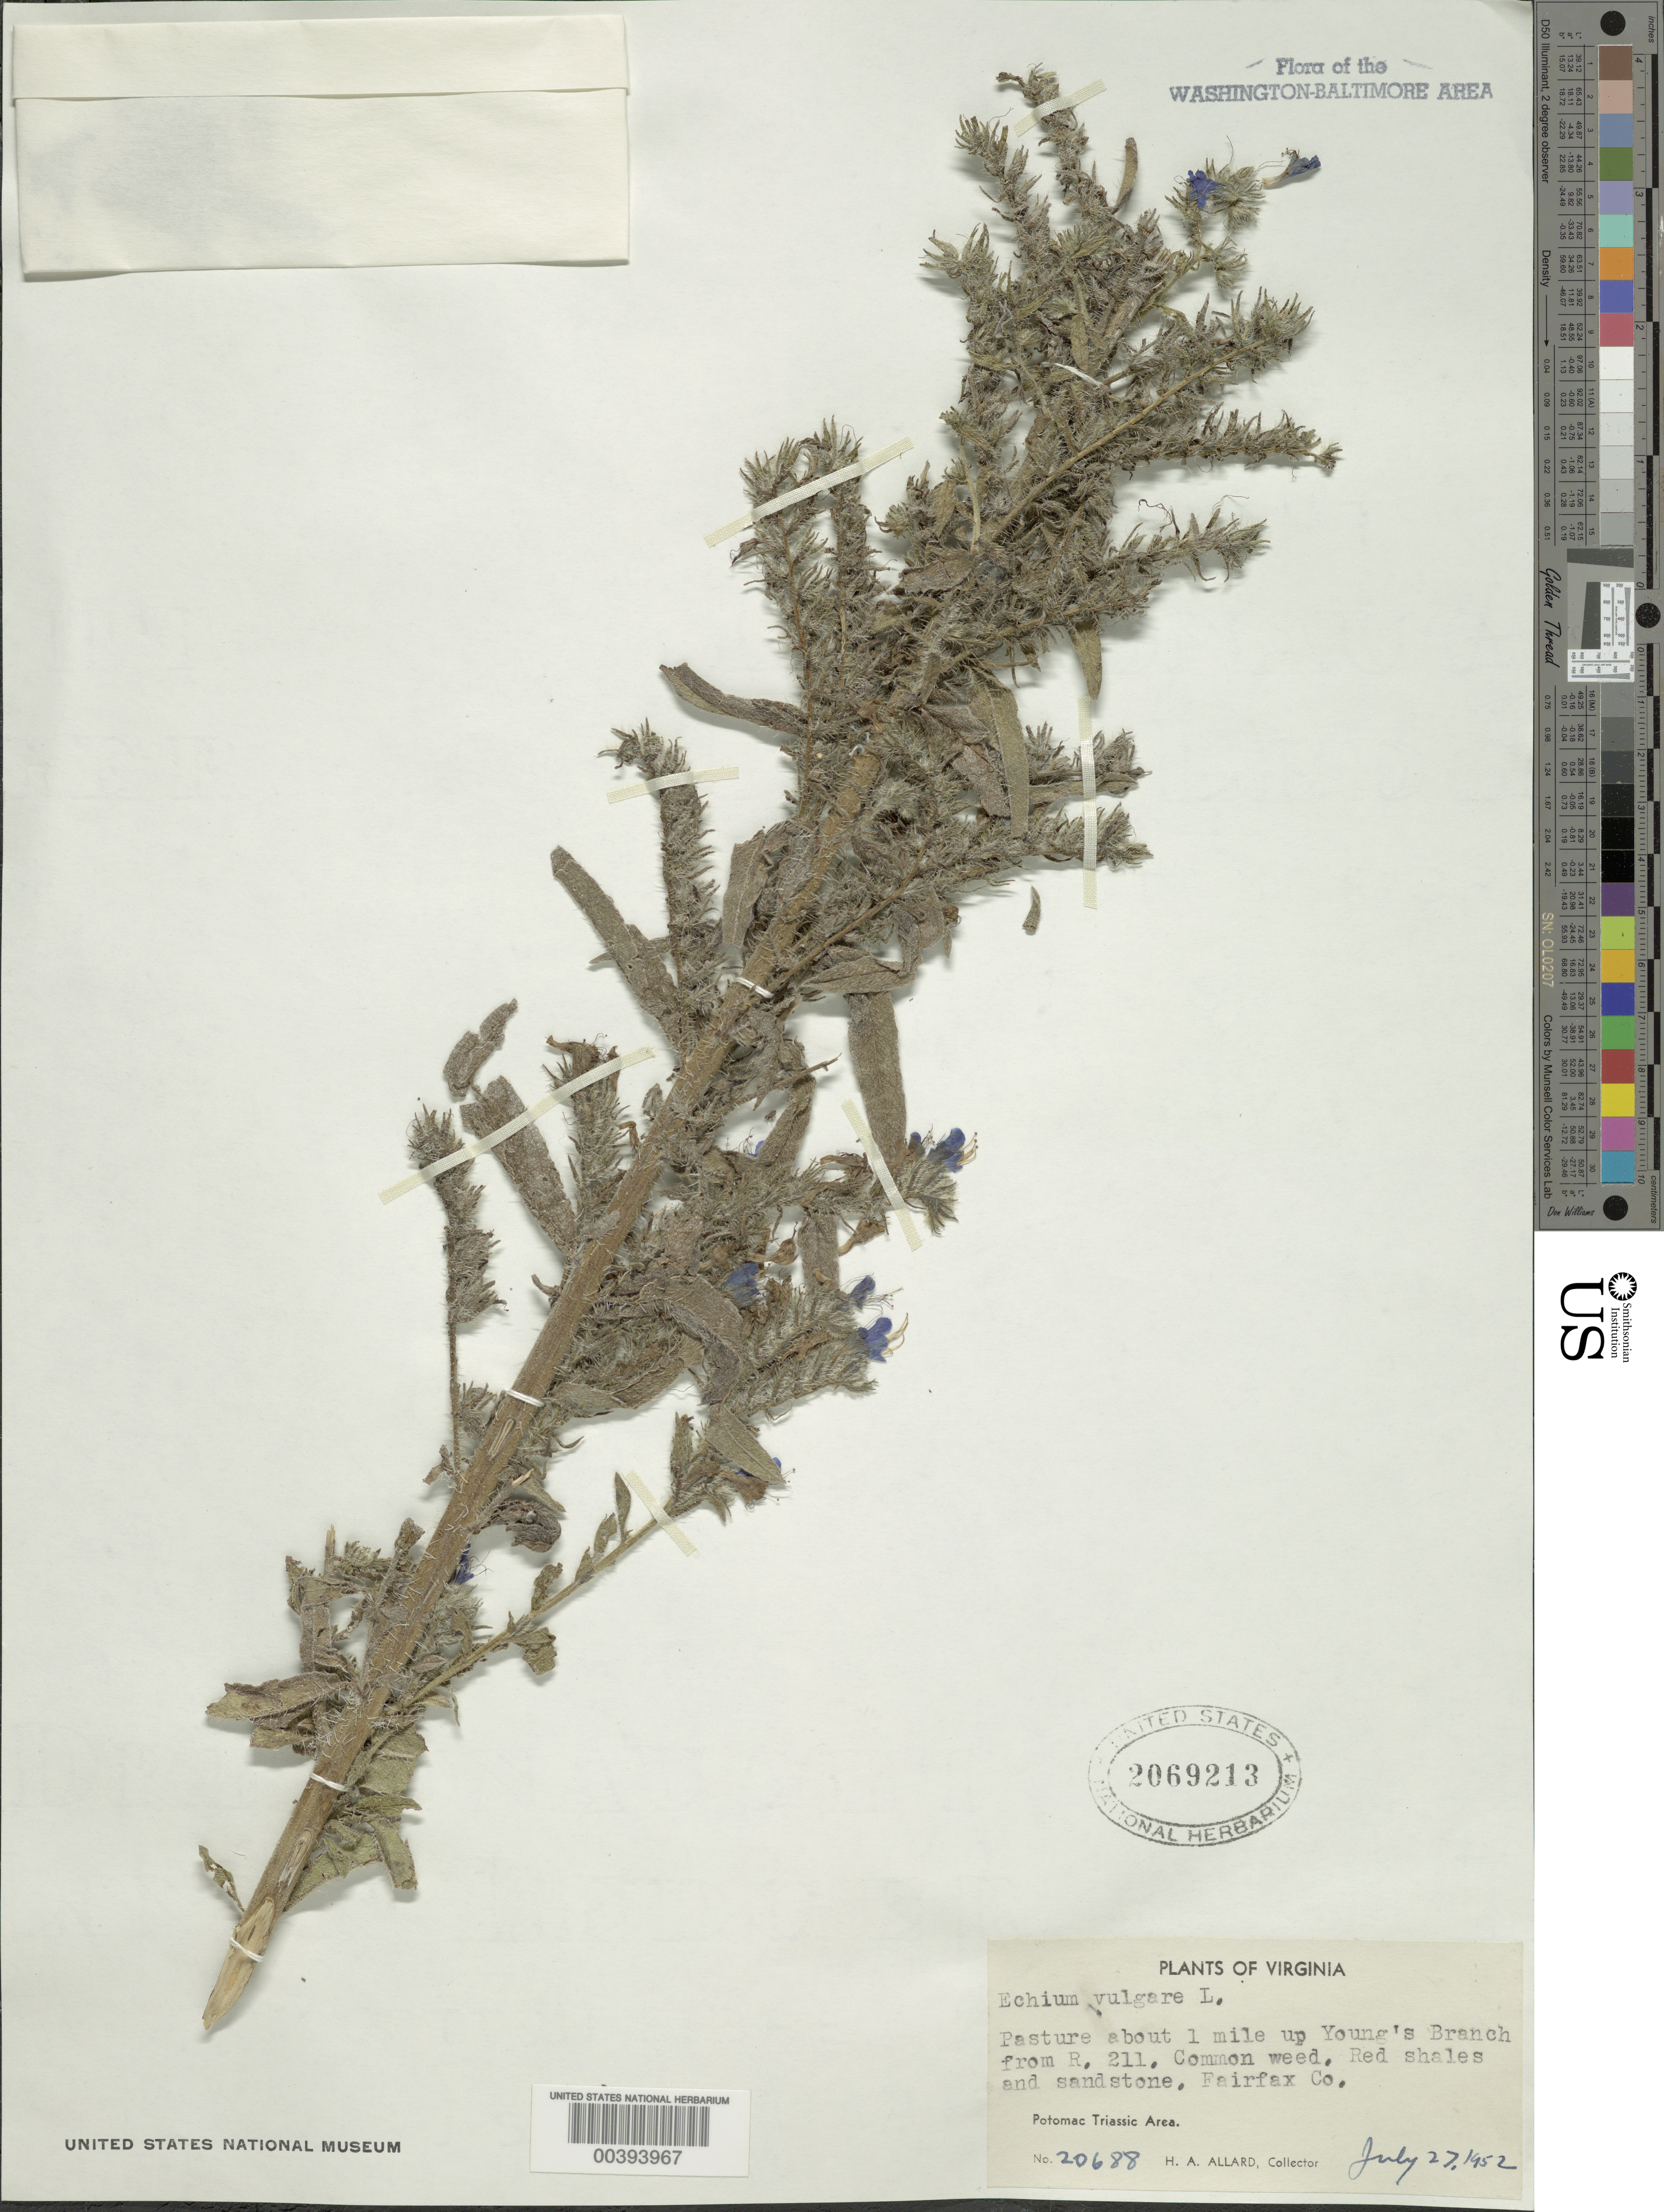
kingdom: Plantae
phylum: Tracheophyta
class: Magnoliopsida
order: Boraginales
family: Boraginaceae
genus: Echium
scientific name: Echium vulgare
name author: L.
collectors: H. A. Allard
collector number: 20688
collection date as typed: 27 Jul 1952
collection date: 1952-07-27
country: United States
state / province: Virginia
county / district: Fairfax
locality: Upstream from Route 211 on Youngs Branch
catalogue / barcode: US 2069213